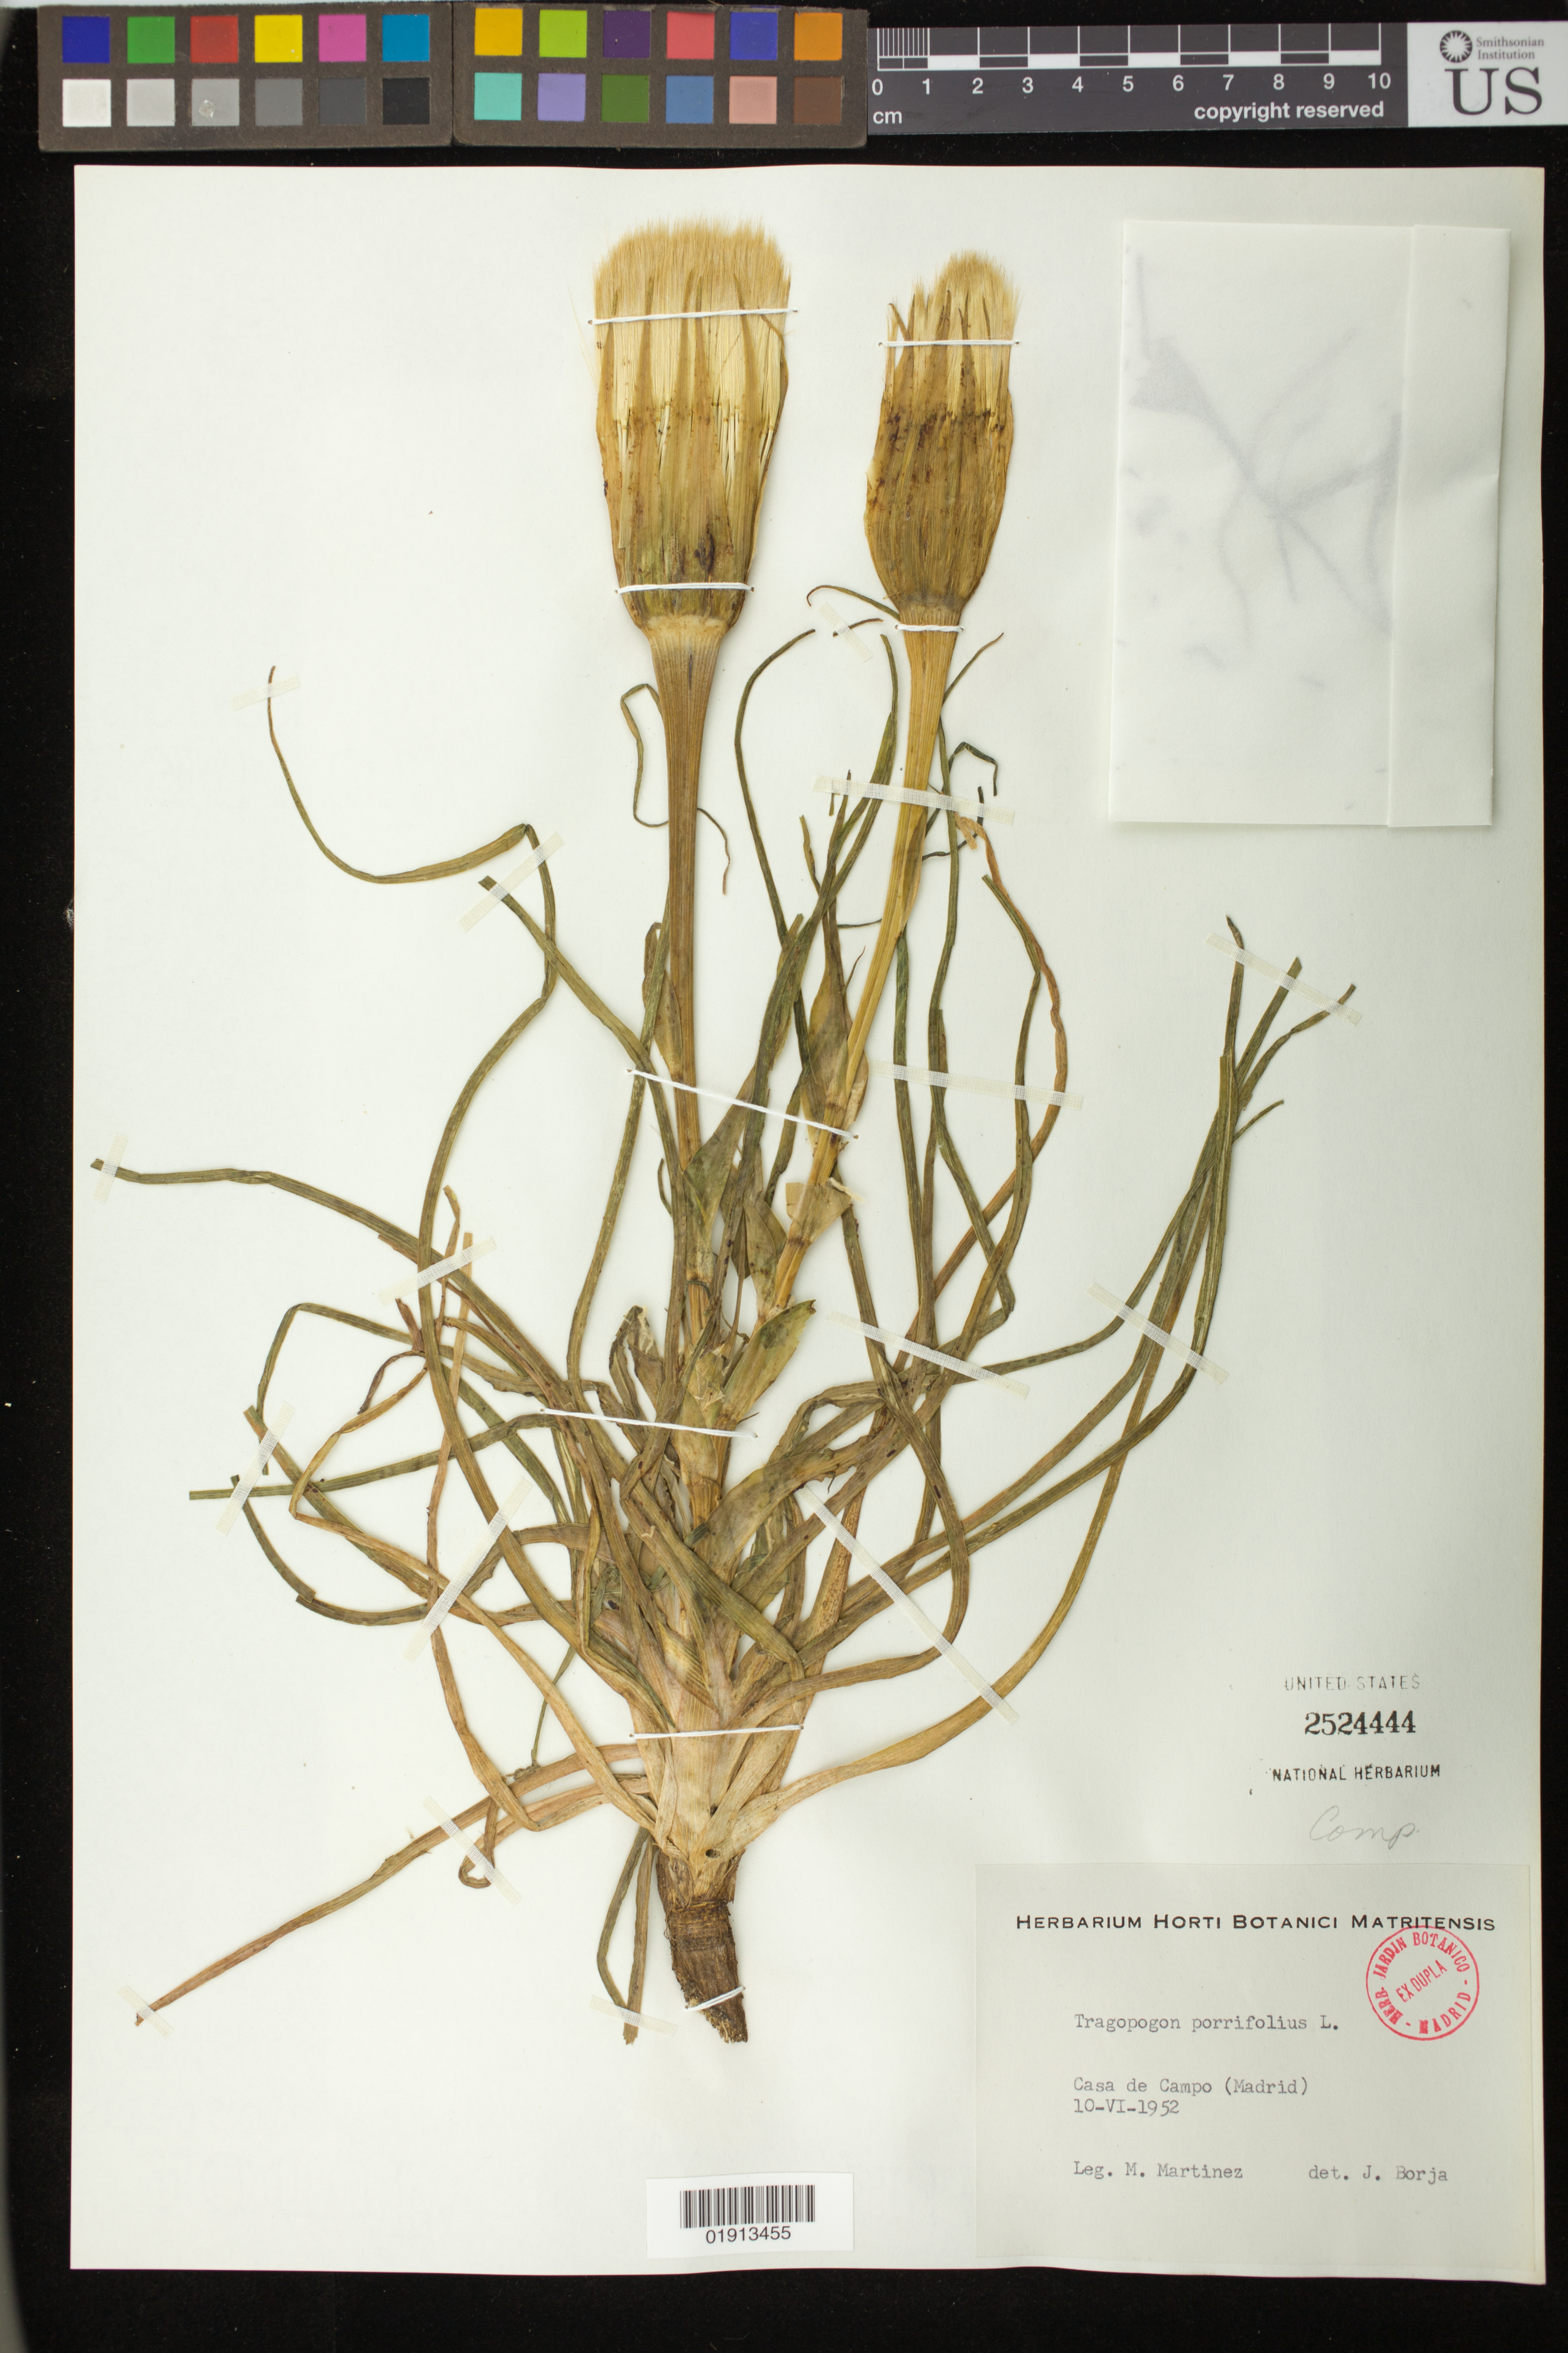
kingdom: Plantae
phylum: Tracheophyta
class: Magnoliopsida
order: Asterales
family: Asteraceae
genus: Tragopogon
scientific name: Tragopogon porrifolius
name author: L.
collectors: M. Martinez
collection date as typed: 10-VI-1952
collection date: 1952-06-10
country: Spain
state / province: Madrid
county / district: Madrid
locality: Casa de Campo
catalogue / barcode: US 2524444